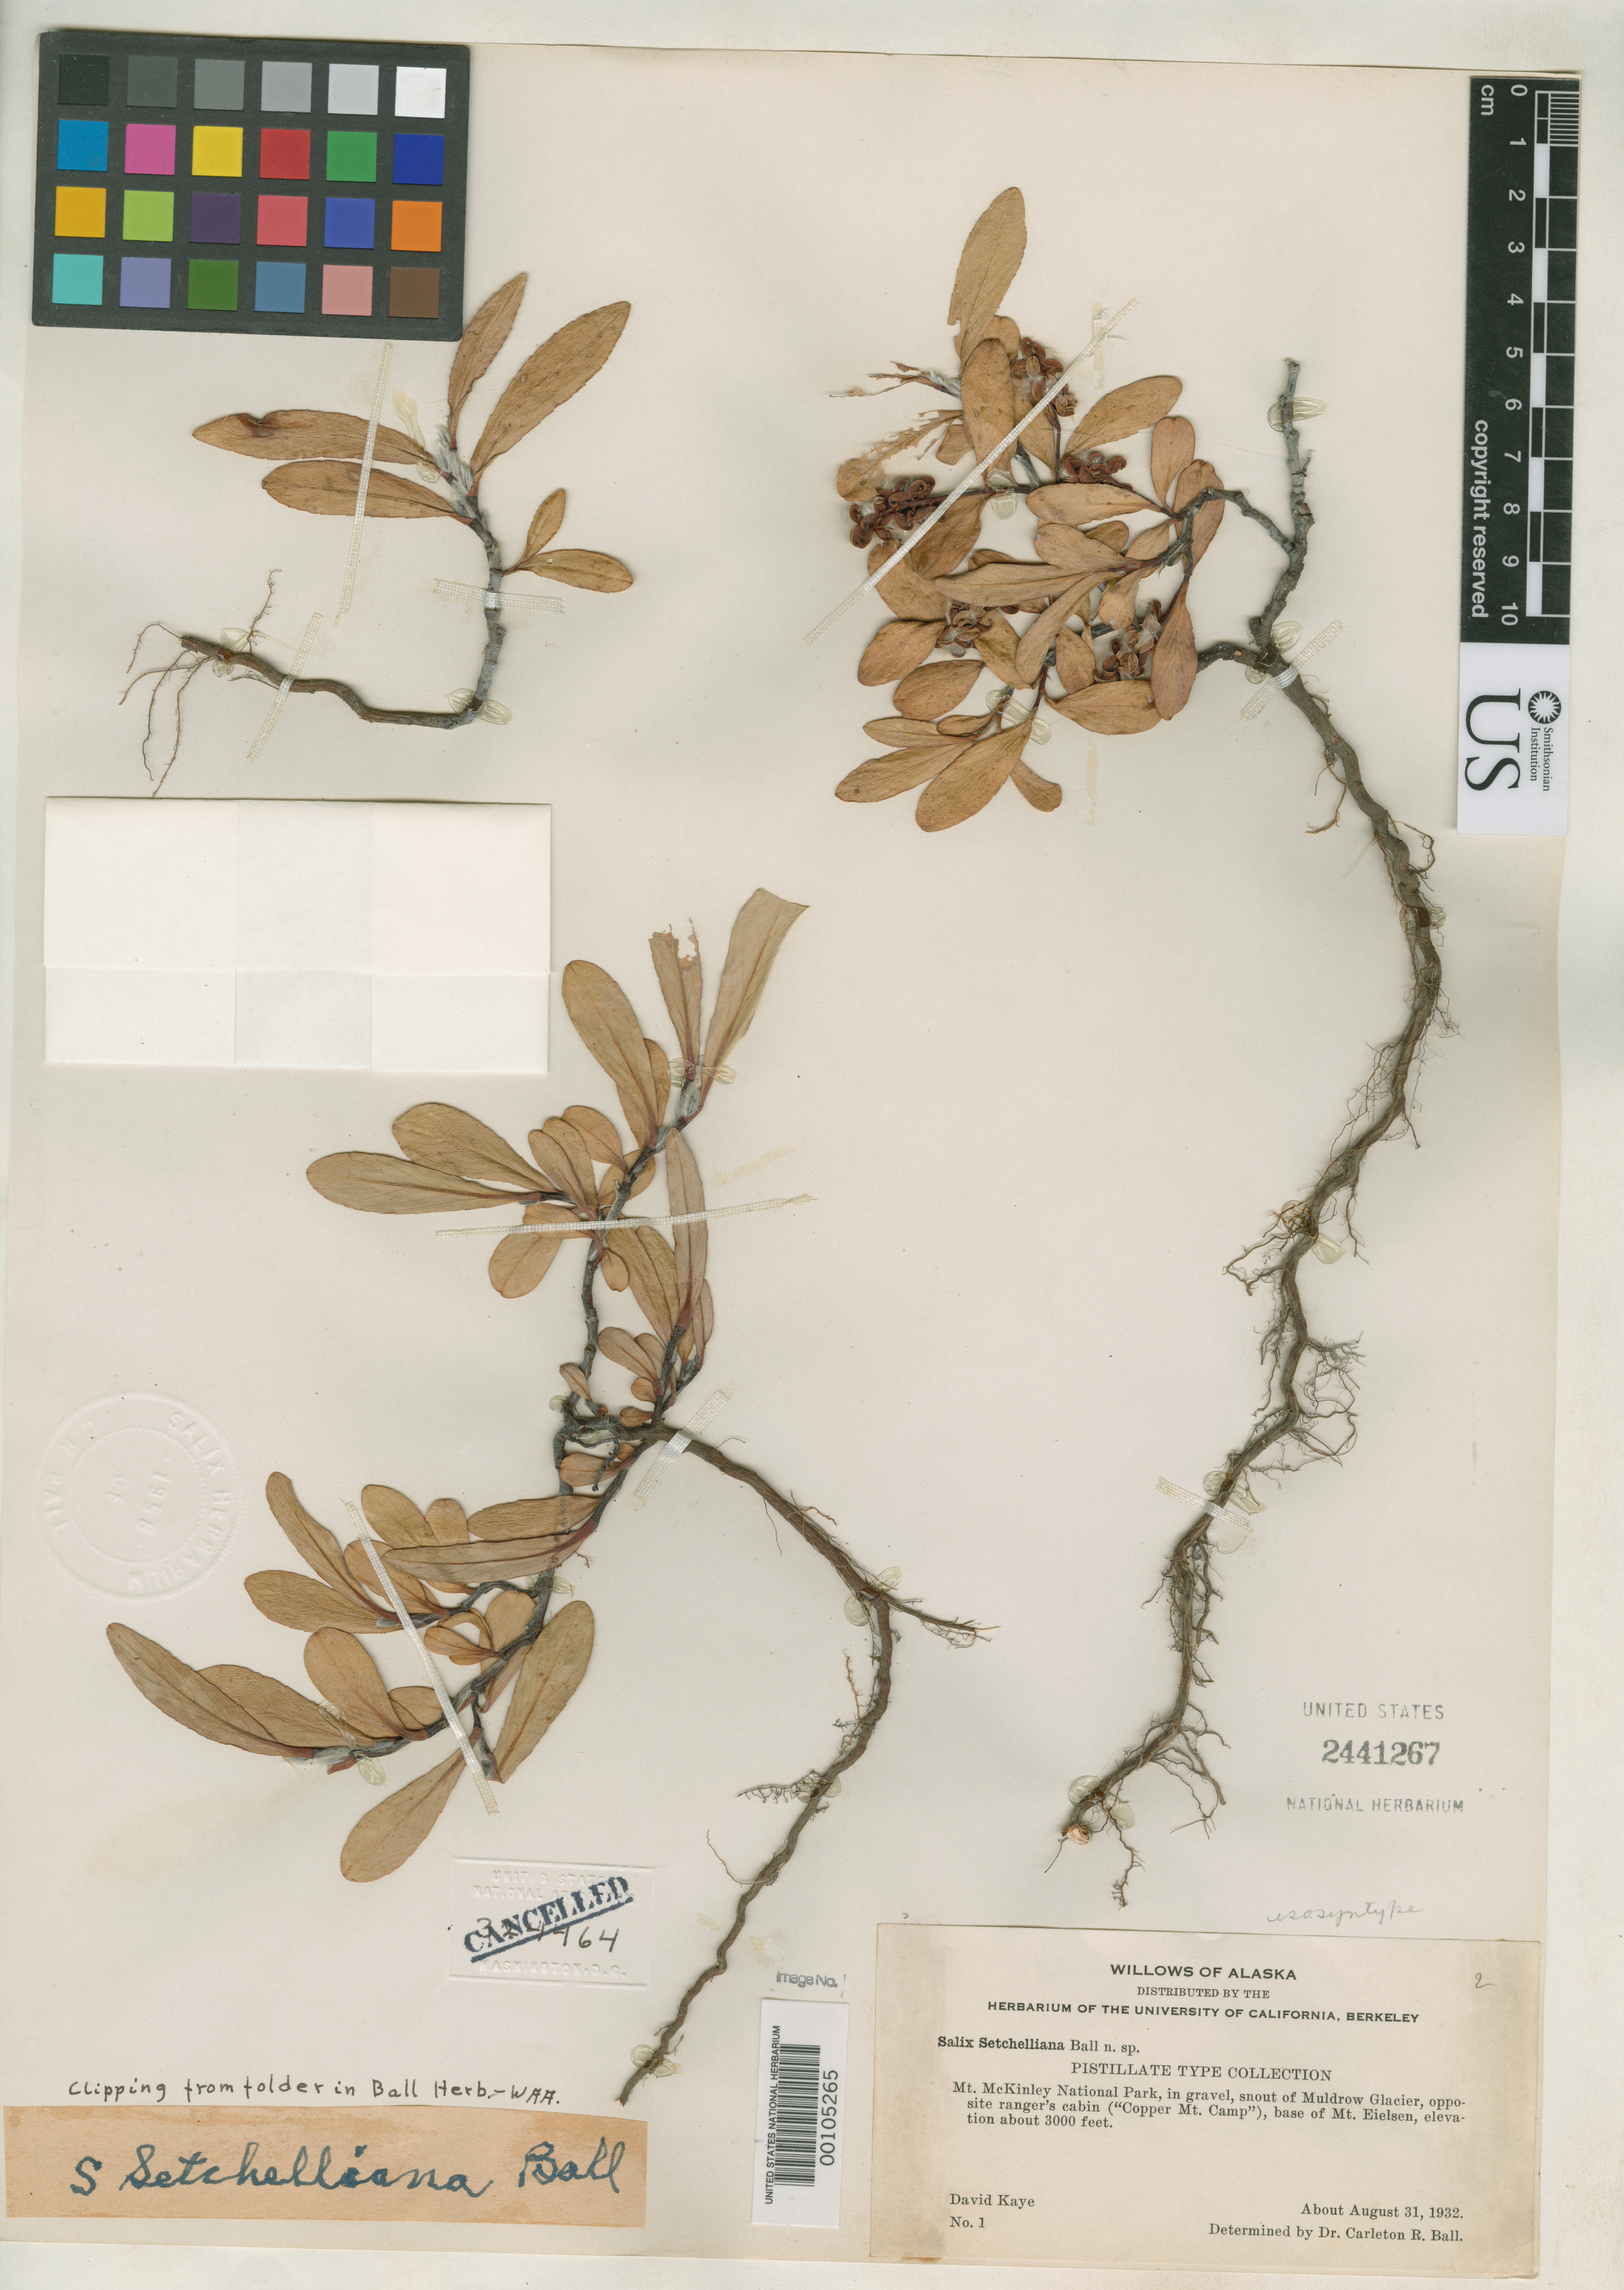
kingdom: Plantae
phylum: Tracheophyta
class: Magnoliopsida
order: Malpighiales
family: Salicaceae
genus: Salix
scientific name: Salix setchelliana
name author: C.R. Ball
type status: Isosyntype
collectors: D. Kaye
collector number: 1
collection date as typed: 31 Aug 1932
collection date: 1932-08-31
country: United States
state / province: Alaska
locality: Mt. McKinley National Park, snout of Muldrow Glacier, opposite ranger's cabin ("Copper Mt. Camp"), base of Mt. Eielson.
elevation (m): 914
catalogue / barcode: US 2441267